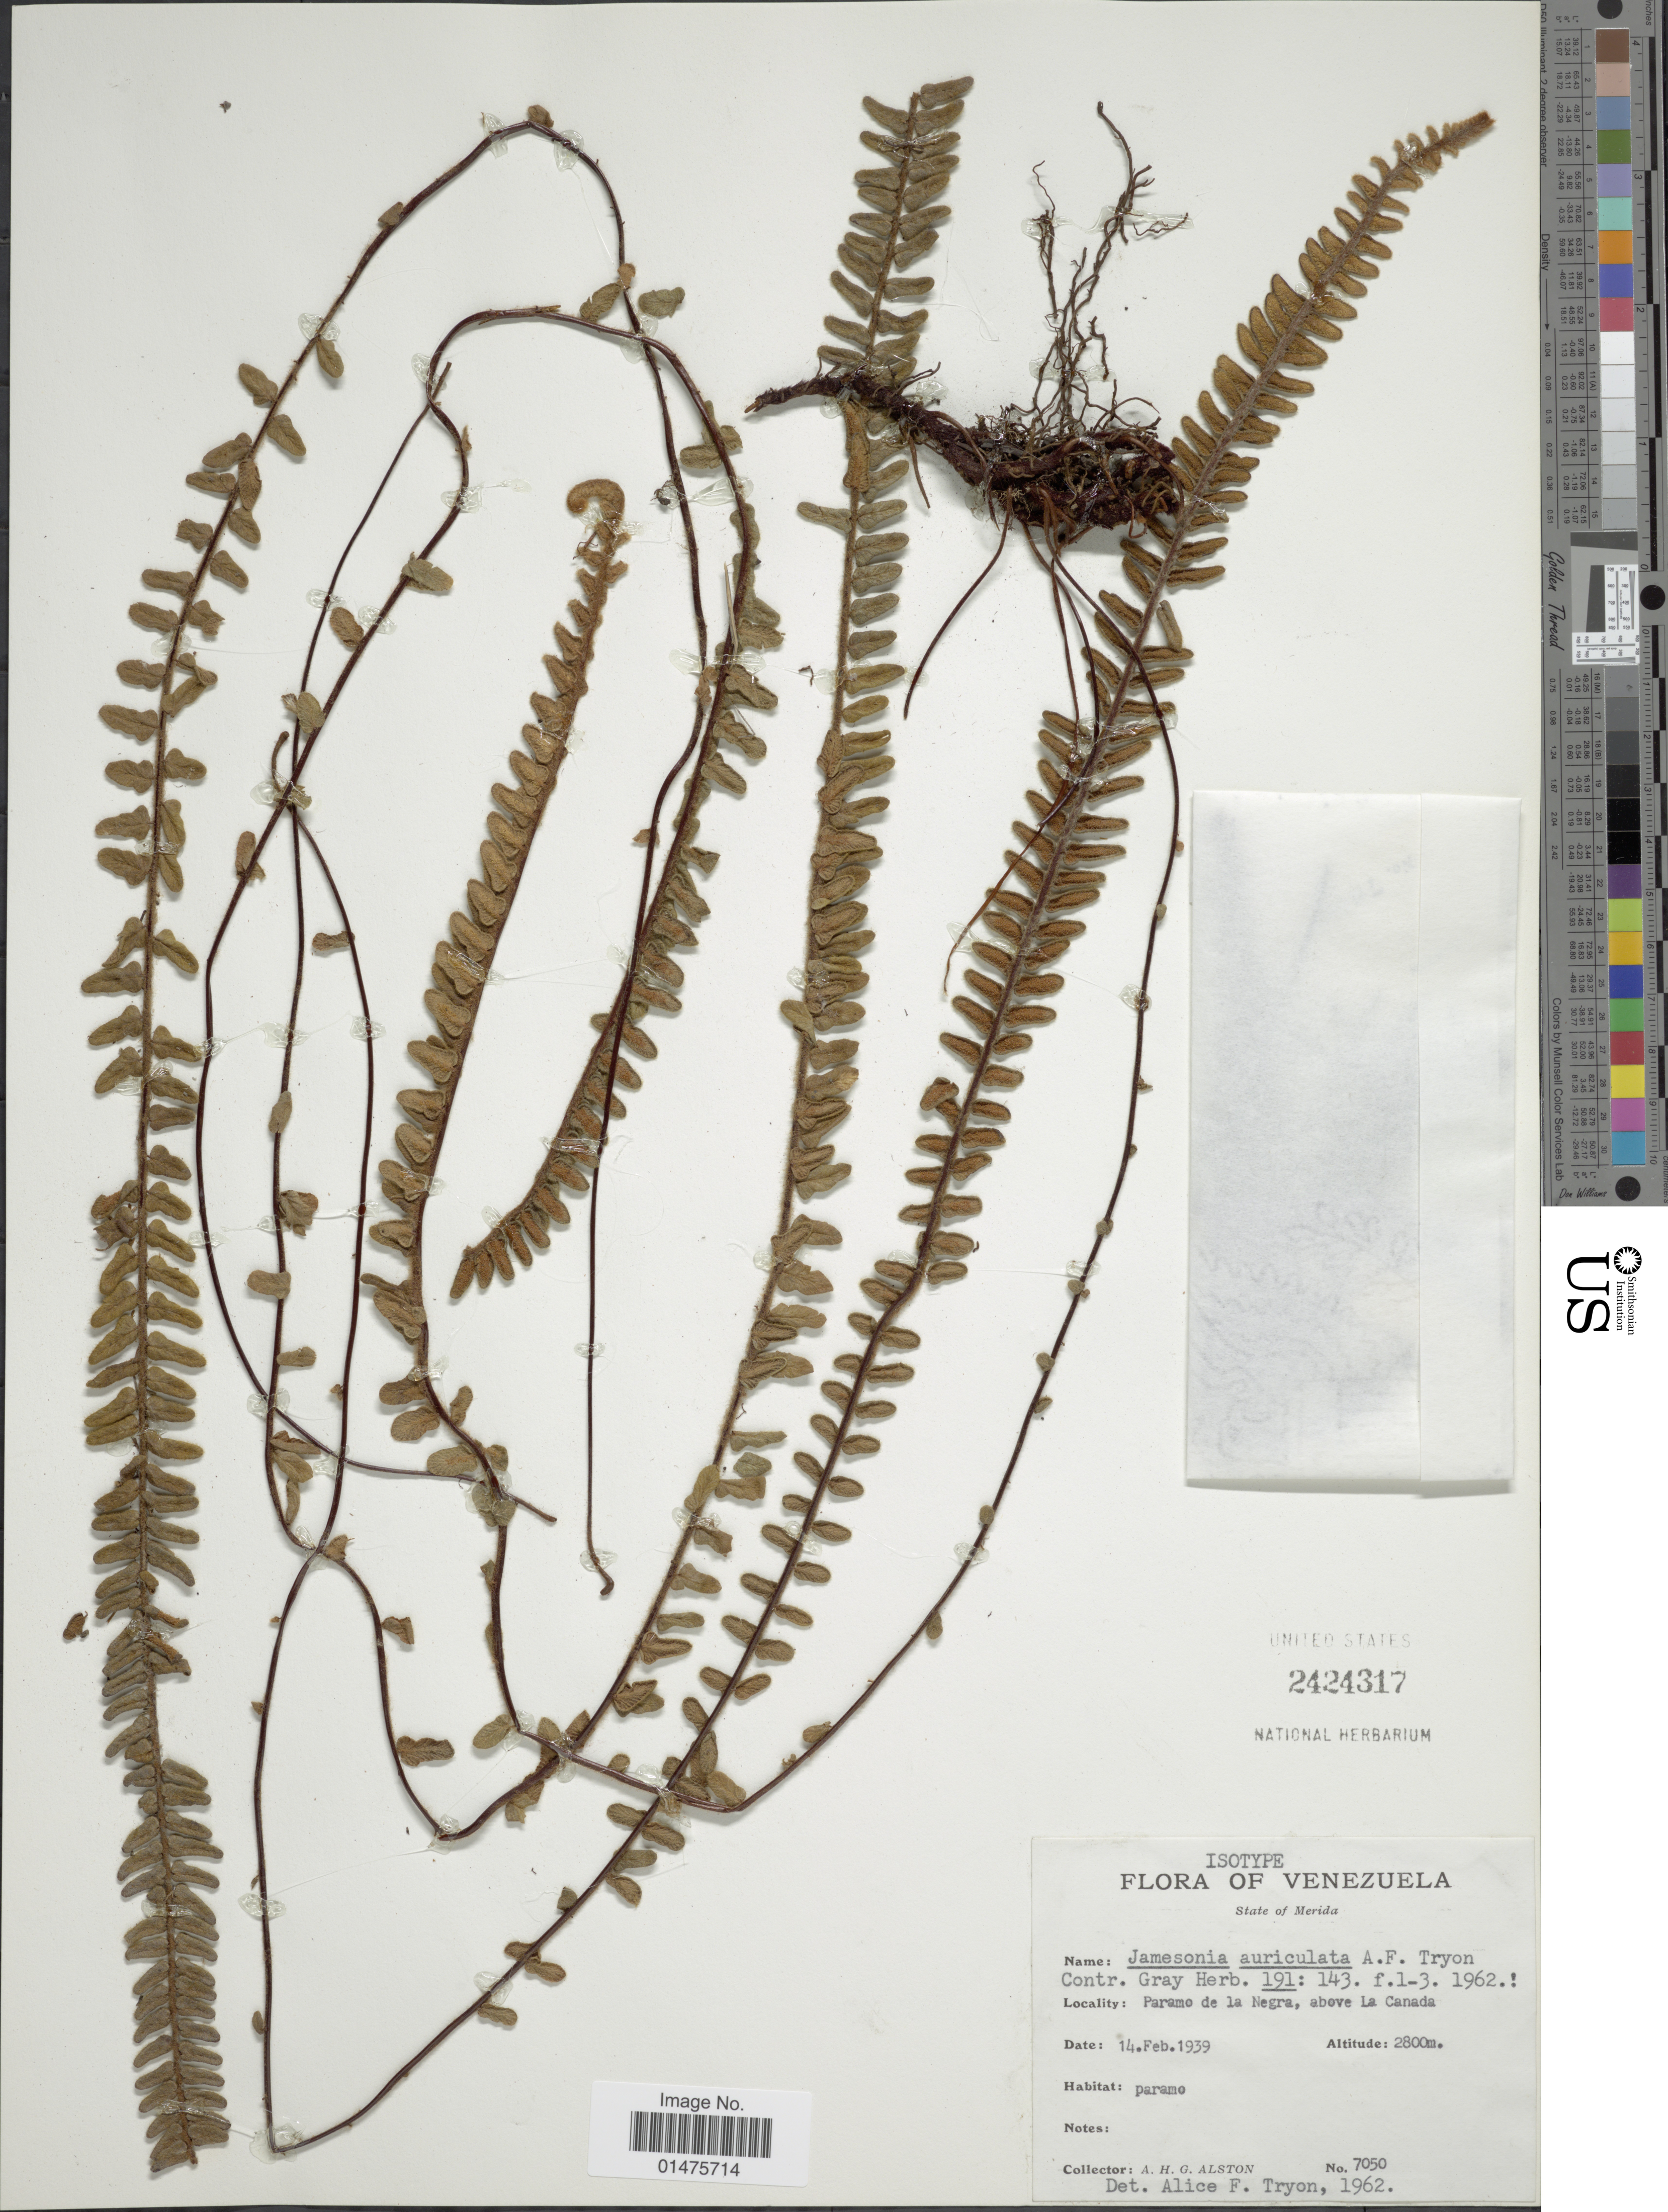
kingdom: Plantae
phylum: Tracheophyta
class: Polypodiopsida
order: Polypodiales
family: Pteridaceae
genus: Jamesonia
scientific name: Jamesonia auriculata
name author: A.F. Tryon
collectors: A. H. Alston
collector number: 7050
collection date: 1939-02-14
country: Venezuela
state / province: Mérida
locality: Paramo de la Negra, above La Canada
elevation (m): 2800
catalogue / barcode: US 2424317